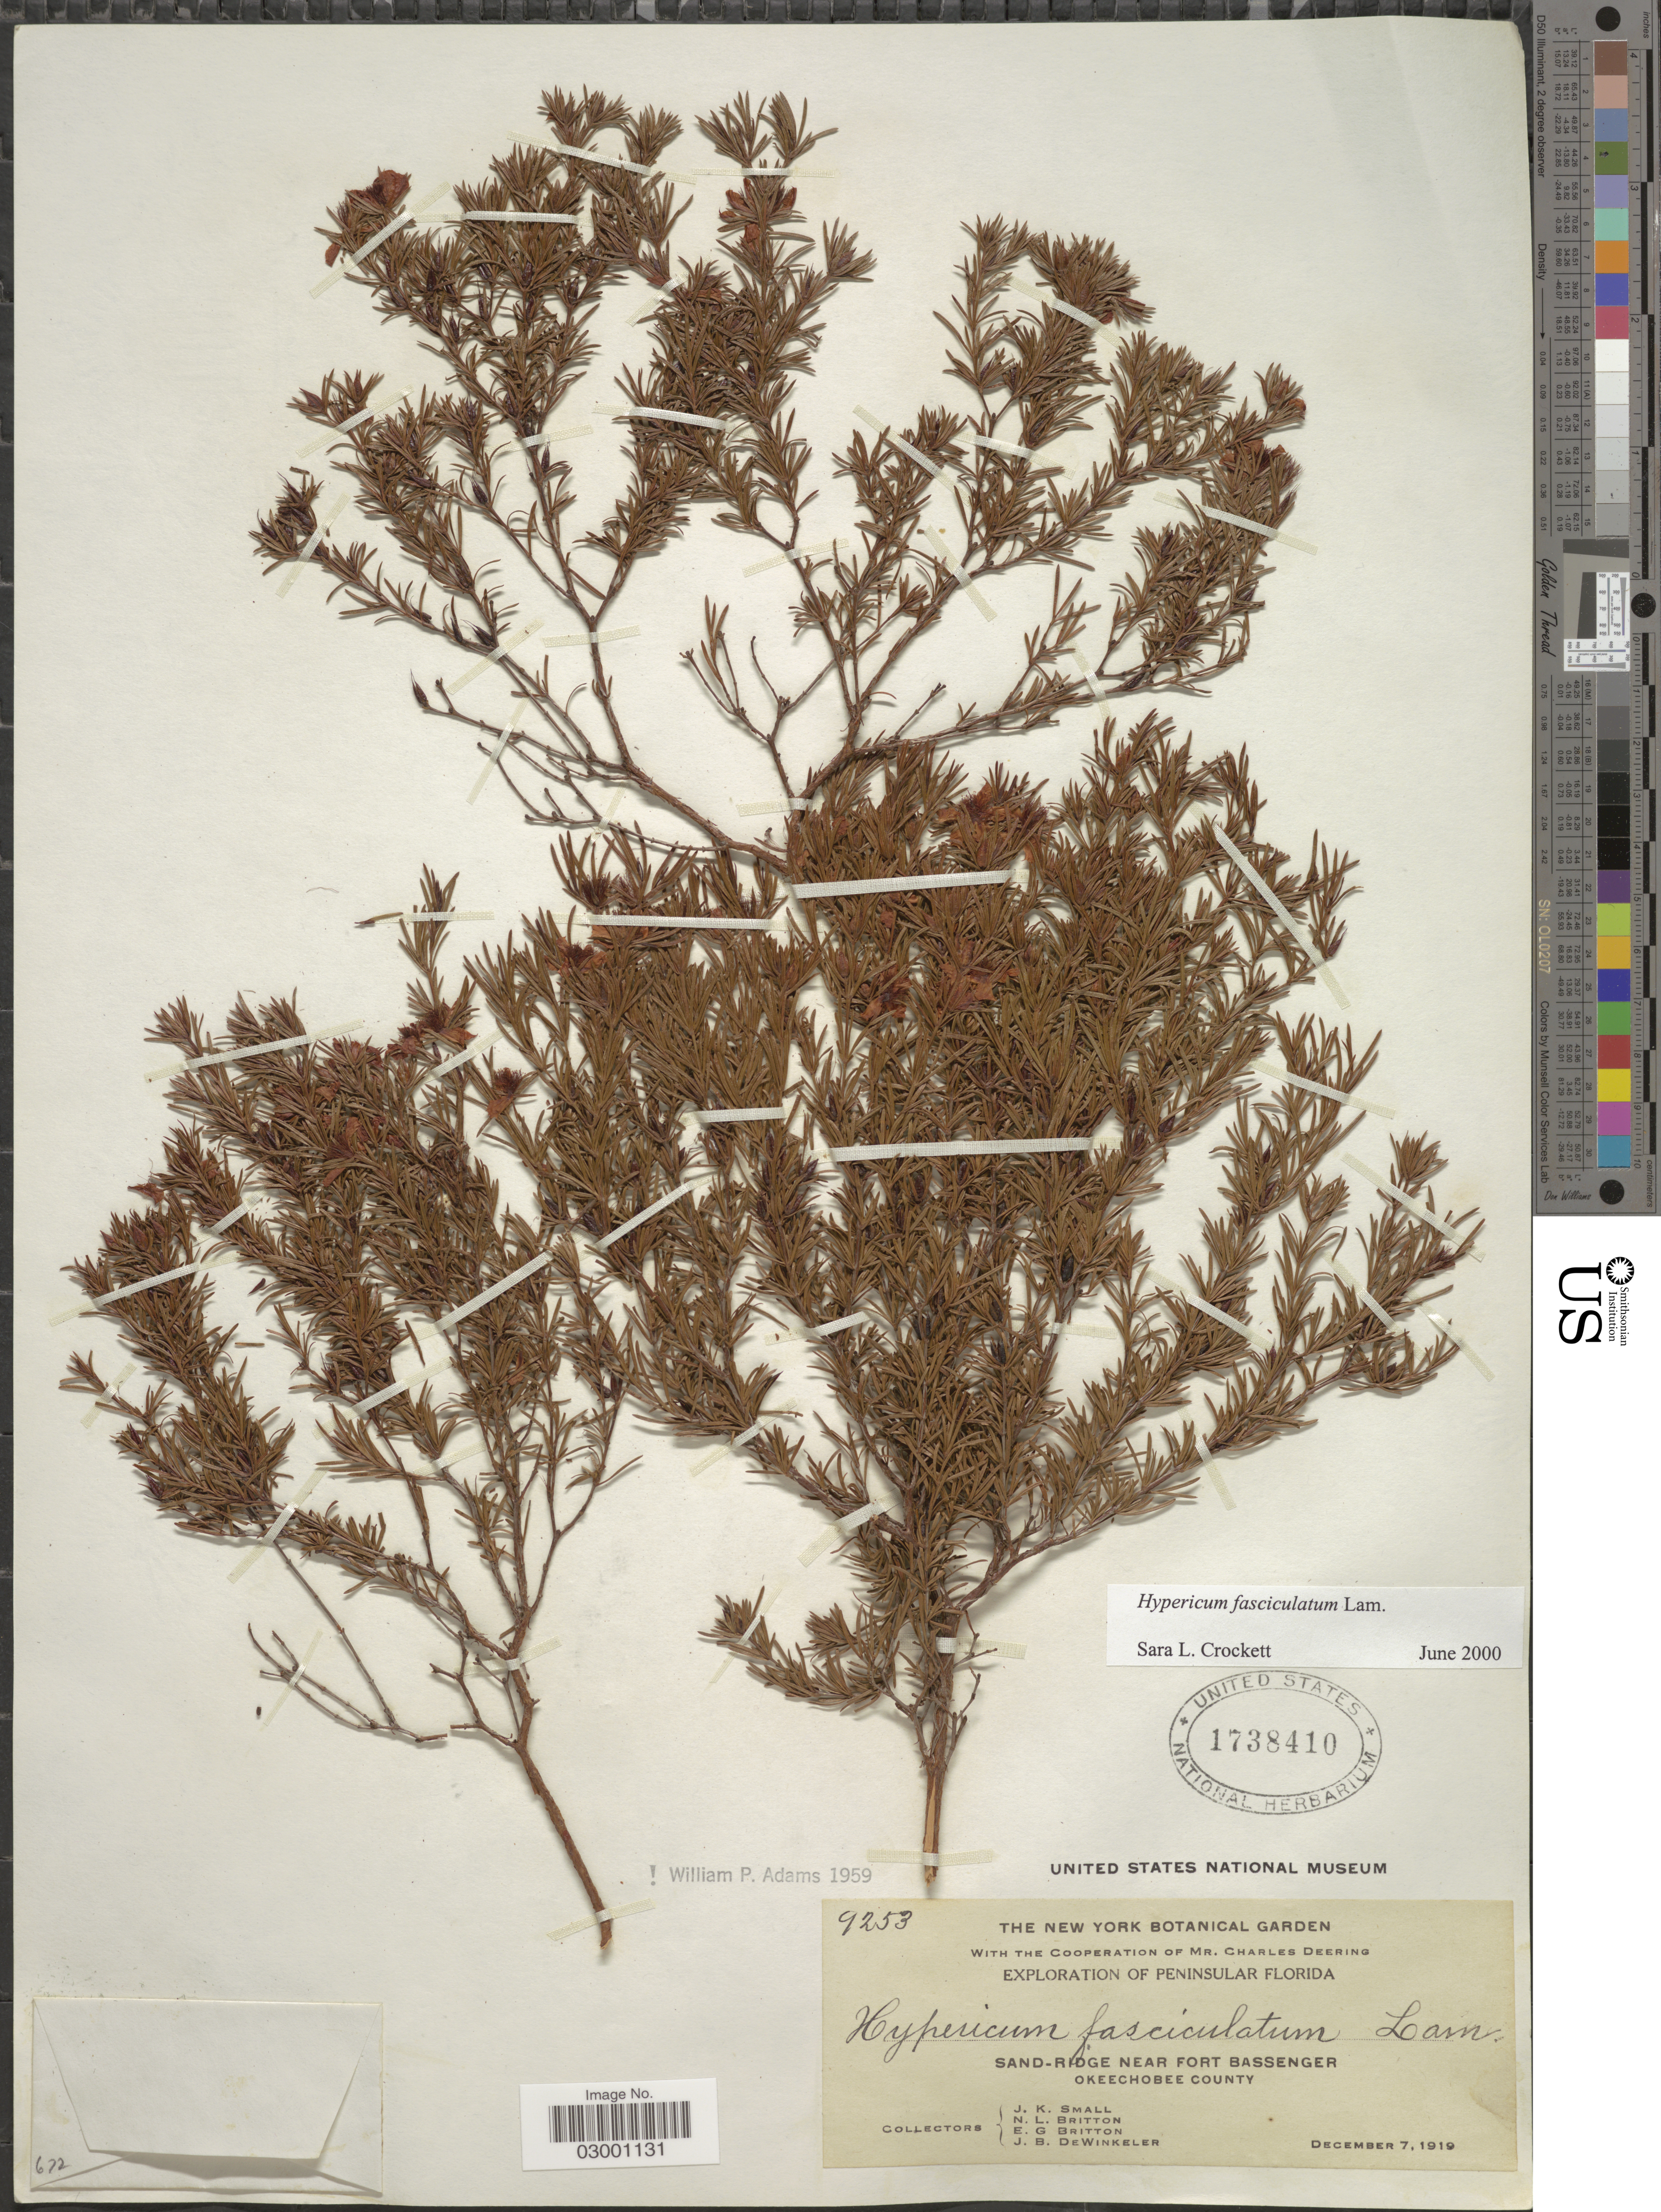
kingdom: Plantae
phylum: Tracheophyta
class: Magnoliopsida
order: Malpighiales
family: Hypericaceae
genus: Hypericum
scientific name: Hypericum fasciculatum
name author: Lam.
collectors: J. K. Small, N. Britton, E. G. Britton & J. B. Dewinkeler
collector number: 9253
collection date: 1919-12-07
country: United States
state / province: Florida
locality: Peninsular Florida, Sand-Ridge near Fort Bassenger, Okeechobee County.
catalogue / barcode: US 1738410